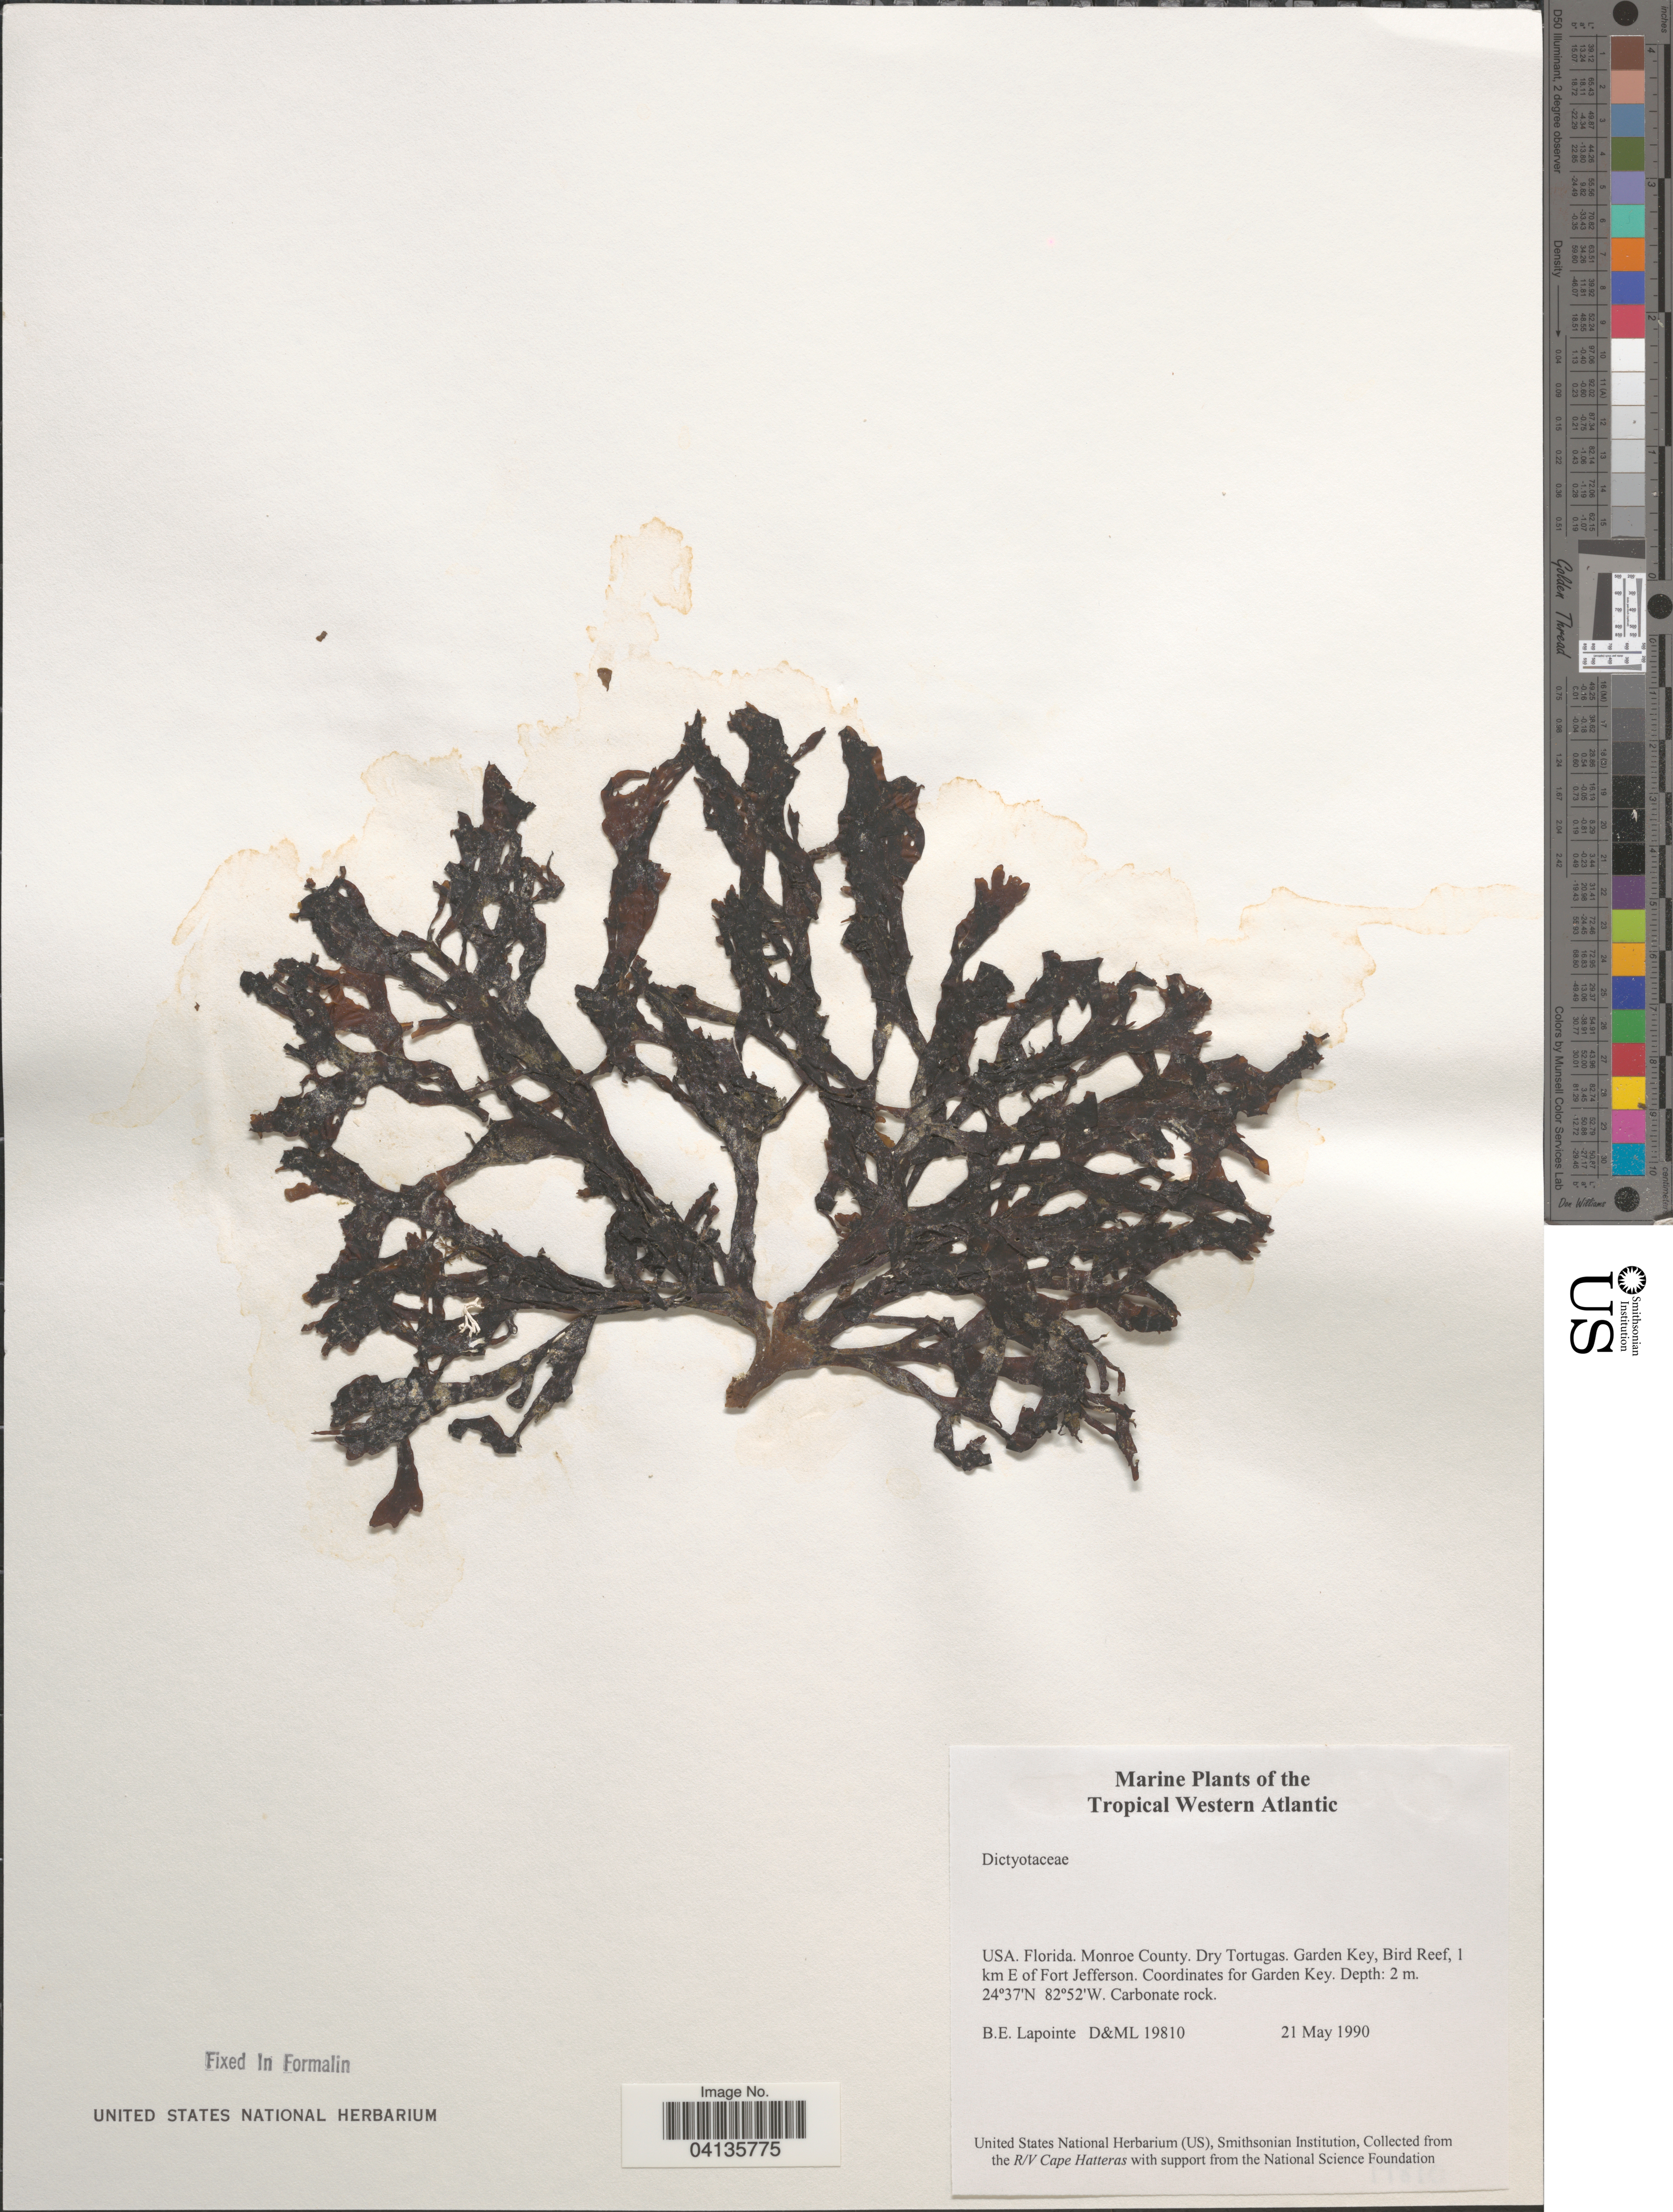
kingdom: Chromista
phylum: Ochrophyta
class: Phaeophyceae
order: Dictyotales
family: Dictyotaceae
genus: Lobophora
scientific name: Lobophora variegata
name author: (J.V.Lamouroux) Womersley & E.C. Oliveira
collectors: B. Lapointe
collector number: D&ML19810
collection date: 1990-05-21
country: United States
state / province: Florida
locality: Tropical Western Atlantic. Monroe County. Dry Tortugas. Garden Key, Bird Reef, 1 km E of Fort Jefferson. Coordinates for Garden Key.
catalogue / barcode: US 240486